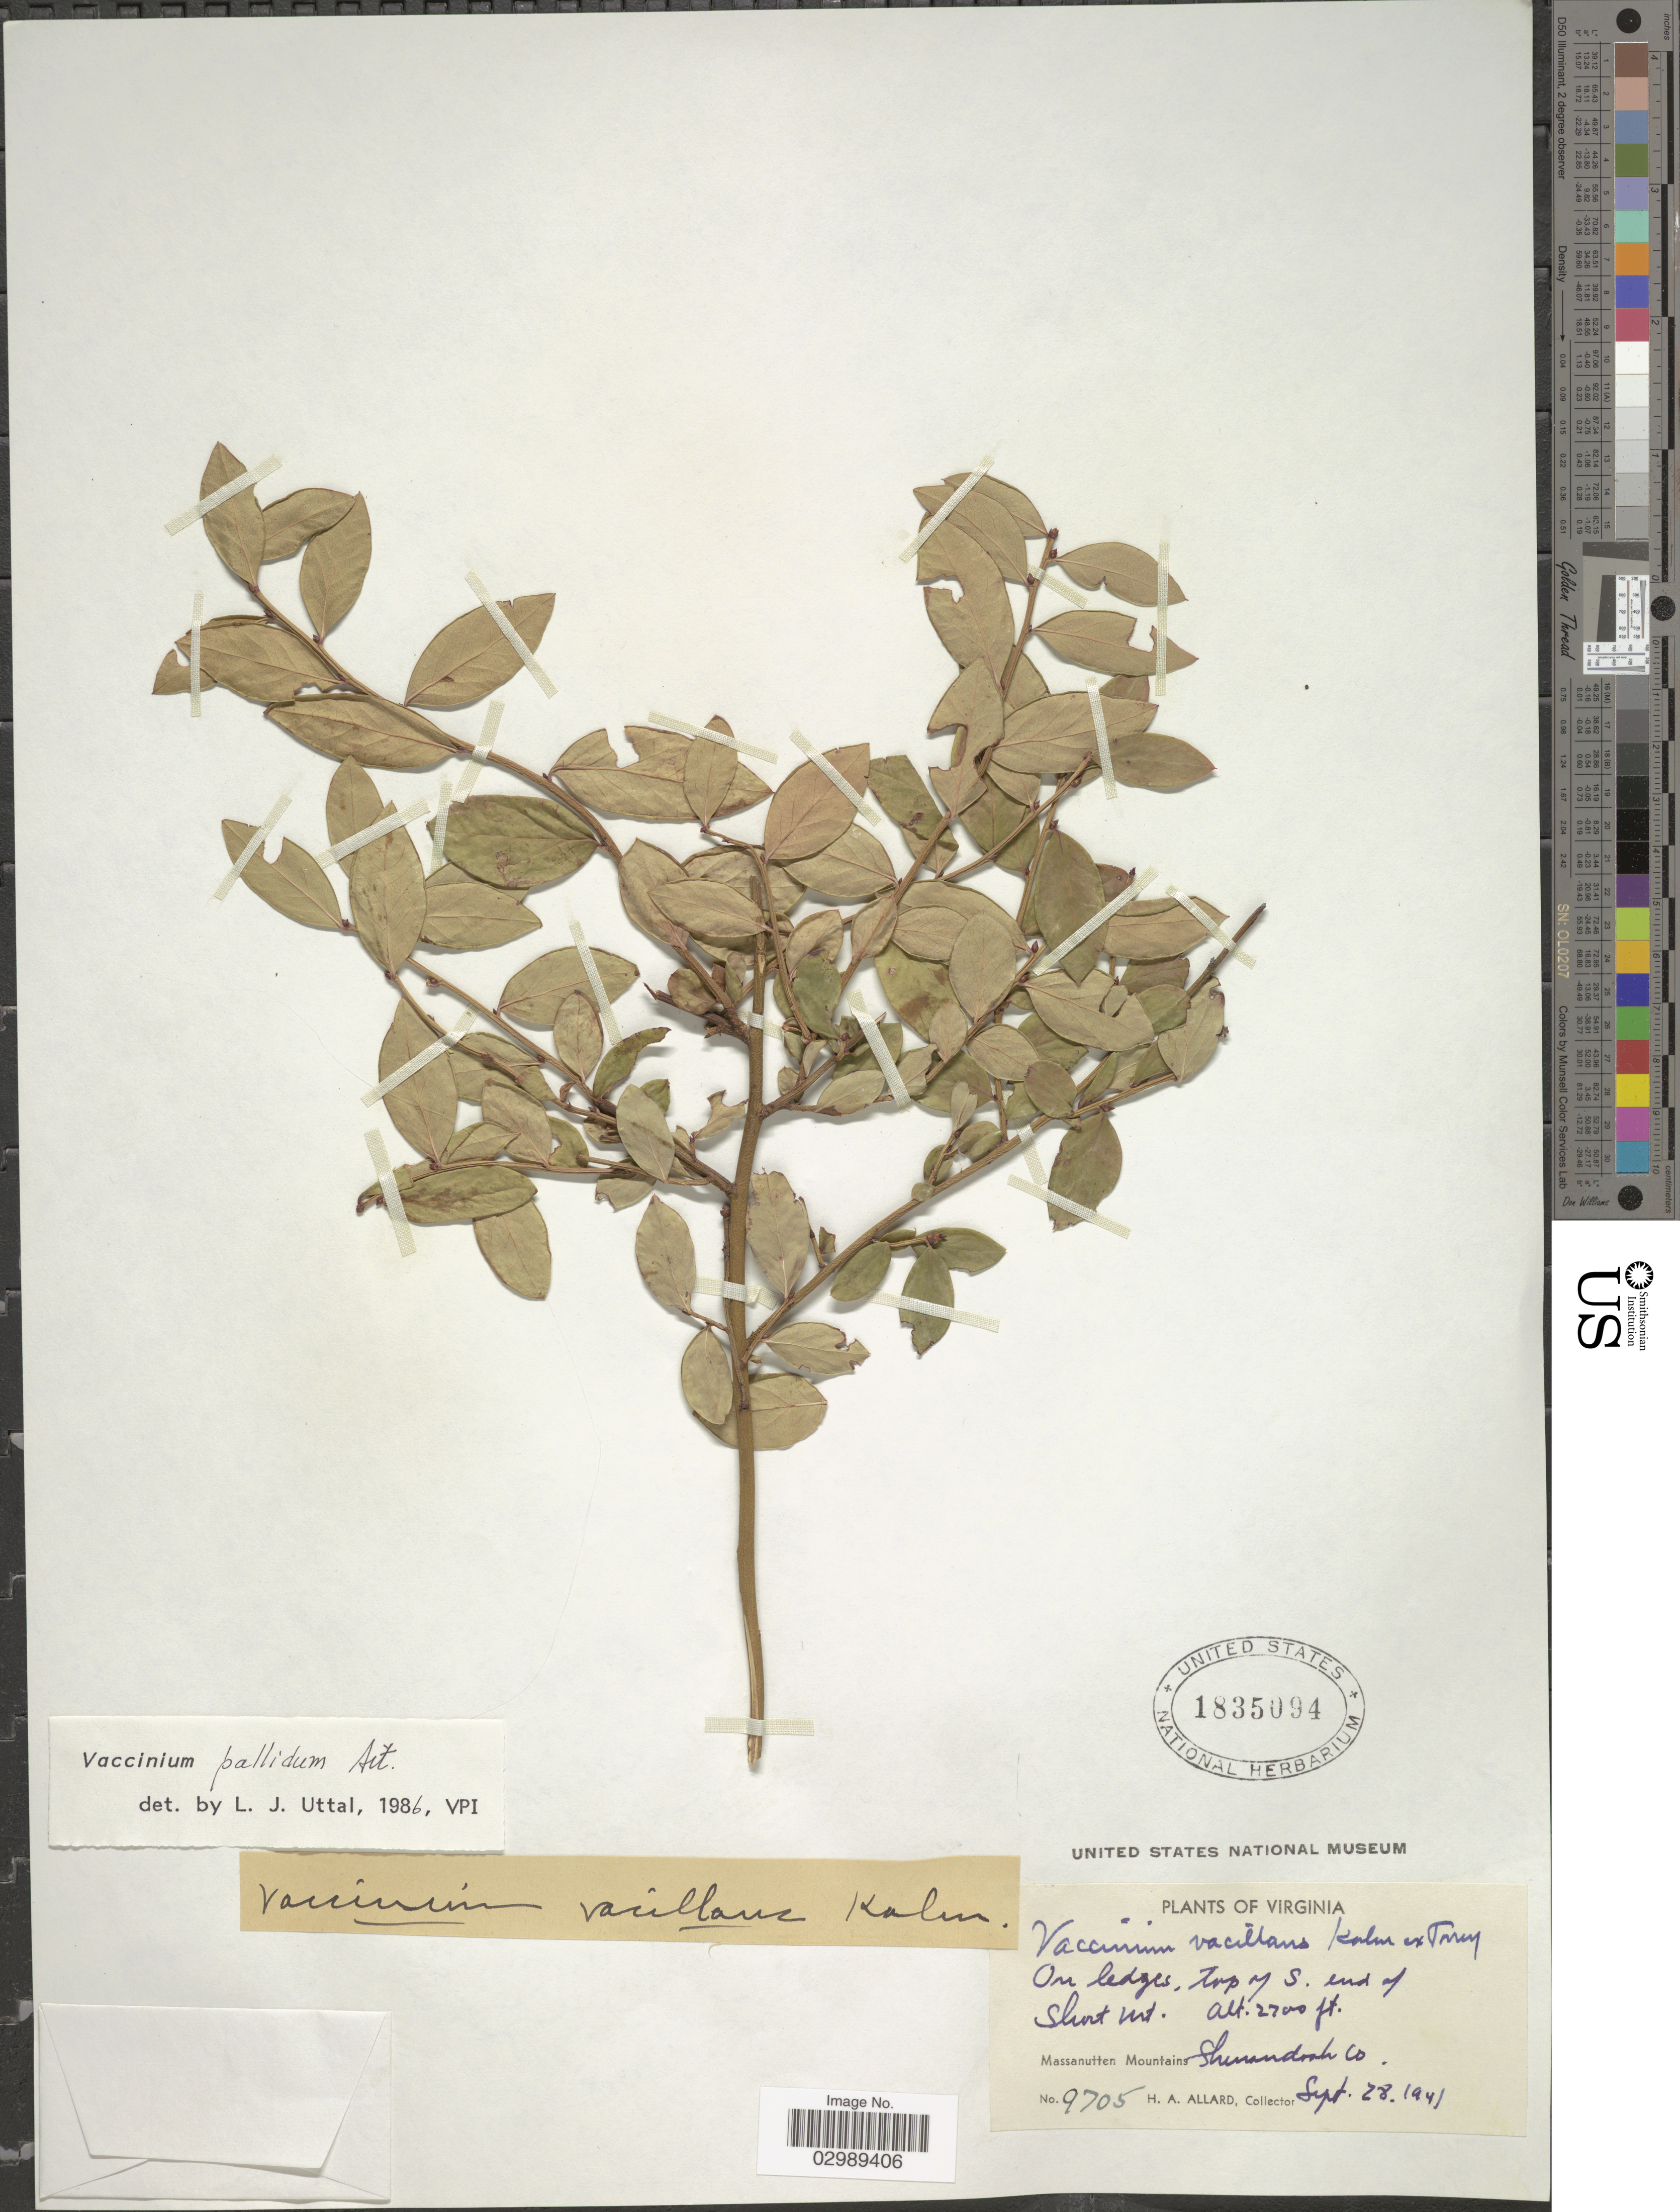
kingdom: Plantae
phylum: Tracheophyta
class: Magnoliopsida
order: Ericales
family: Ericaceae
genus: Vaccinium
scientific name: Vaccinium pallidum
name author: Aiton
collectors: H. A. Allard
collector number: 9705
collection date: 1941-09-28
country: United States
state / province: Virginia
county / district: Shenandoah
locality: On ledges, top of S. end of Short Mt., Massanutten Mountains, Shenandoah Co.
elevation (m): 823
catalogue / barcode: US 1835094